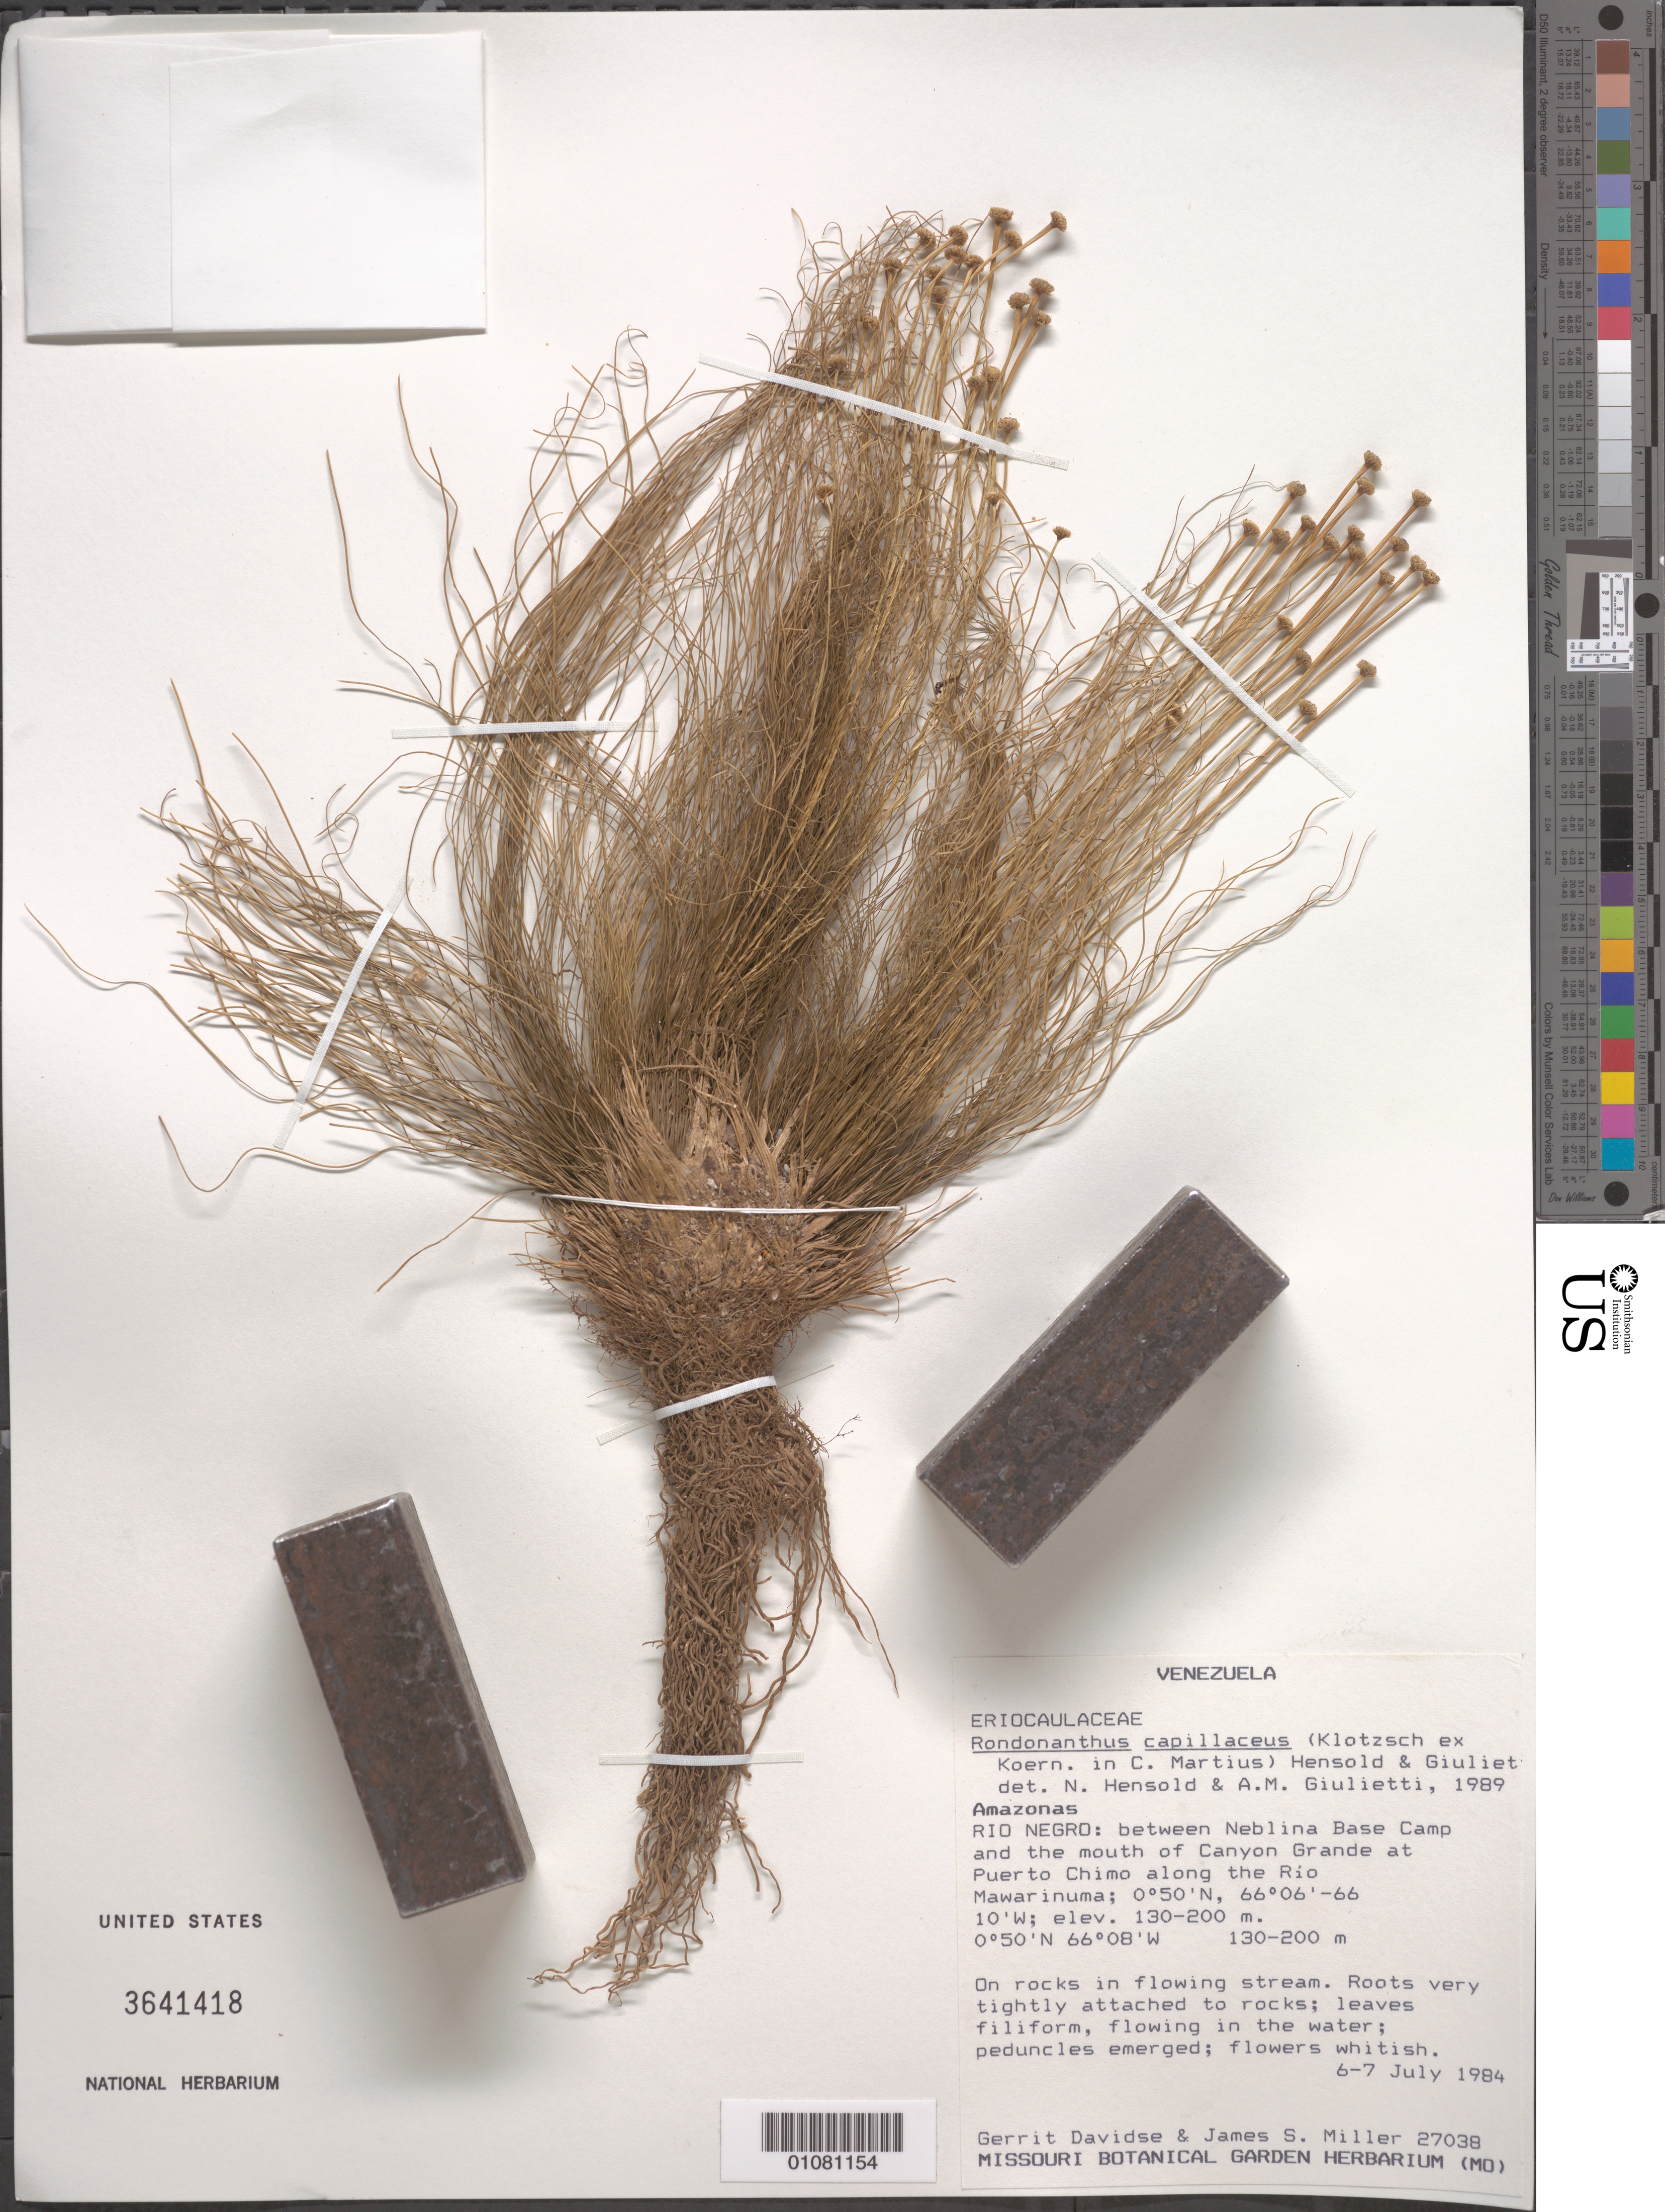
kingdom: Plantae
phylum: Tracheophyta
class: Liliopsida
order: Poales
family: Eriocaulaceae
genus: Rondonanthus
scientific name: Rondonanthus capillaceus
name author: (Klotzsch ex Körn.) Hensold & Giul.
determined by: Giulietti, A. M.; Hensold, N.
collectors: G. Davidse & J. S. Miller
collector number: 27038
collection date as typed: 6-Jul-84 to 7-Jul-84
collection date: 1984-07-06/1984-07-07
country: Venezuela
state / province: Amazonas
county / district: Río Negro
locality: Neblina Base Camp to mouth of Canyon Grande, along Río Mawarinuma, at Puerto Chimo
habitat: On rocks in flowing stream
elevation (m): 130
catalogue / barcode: US 3641418